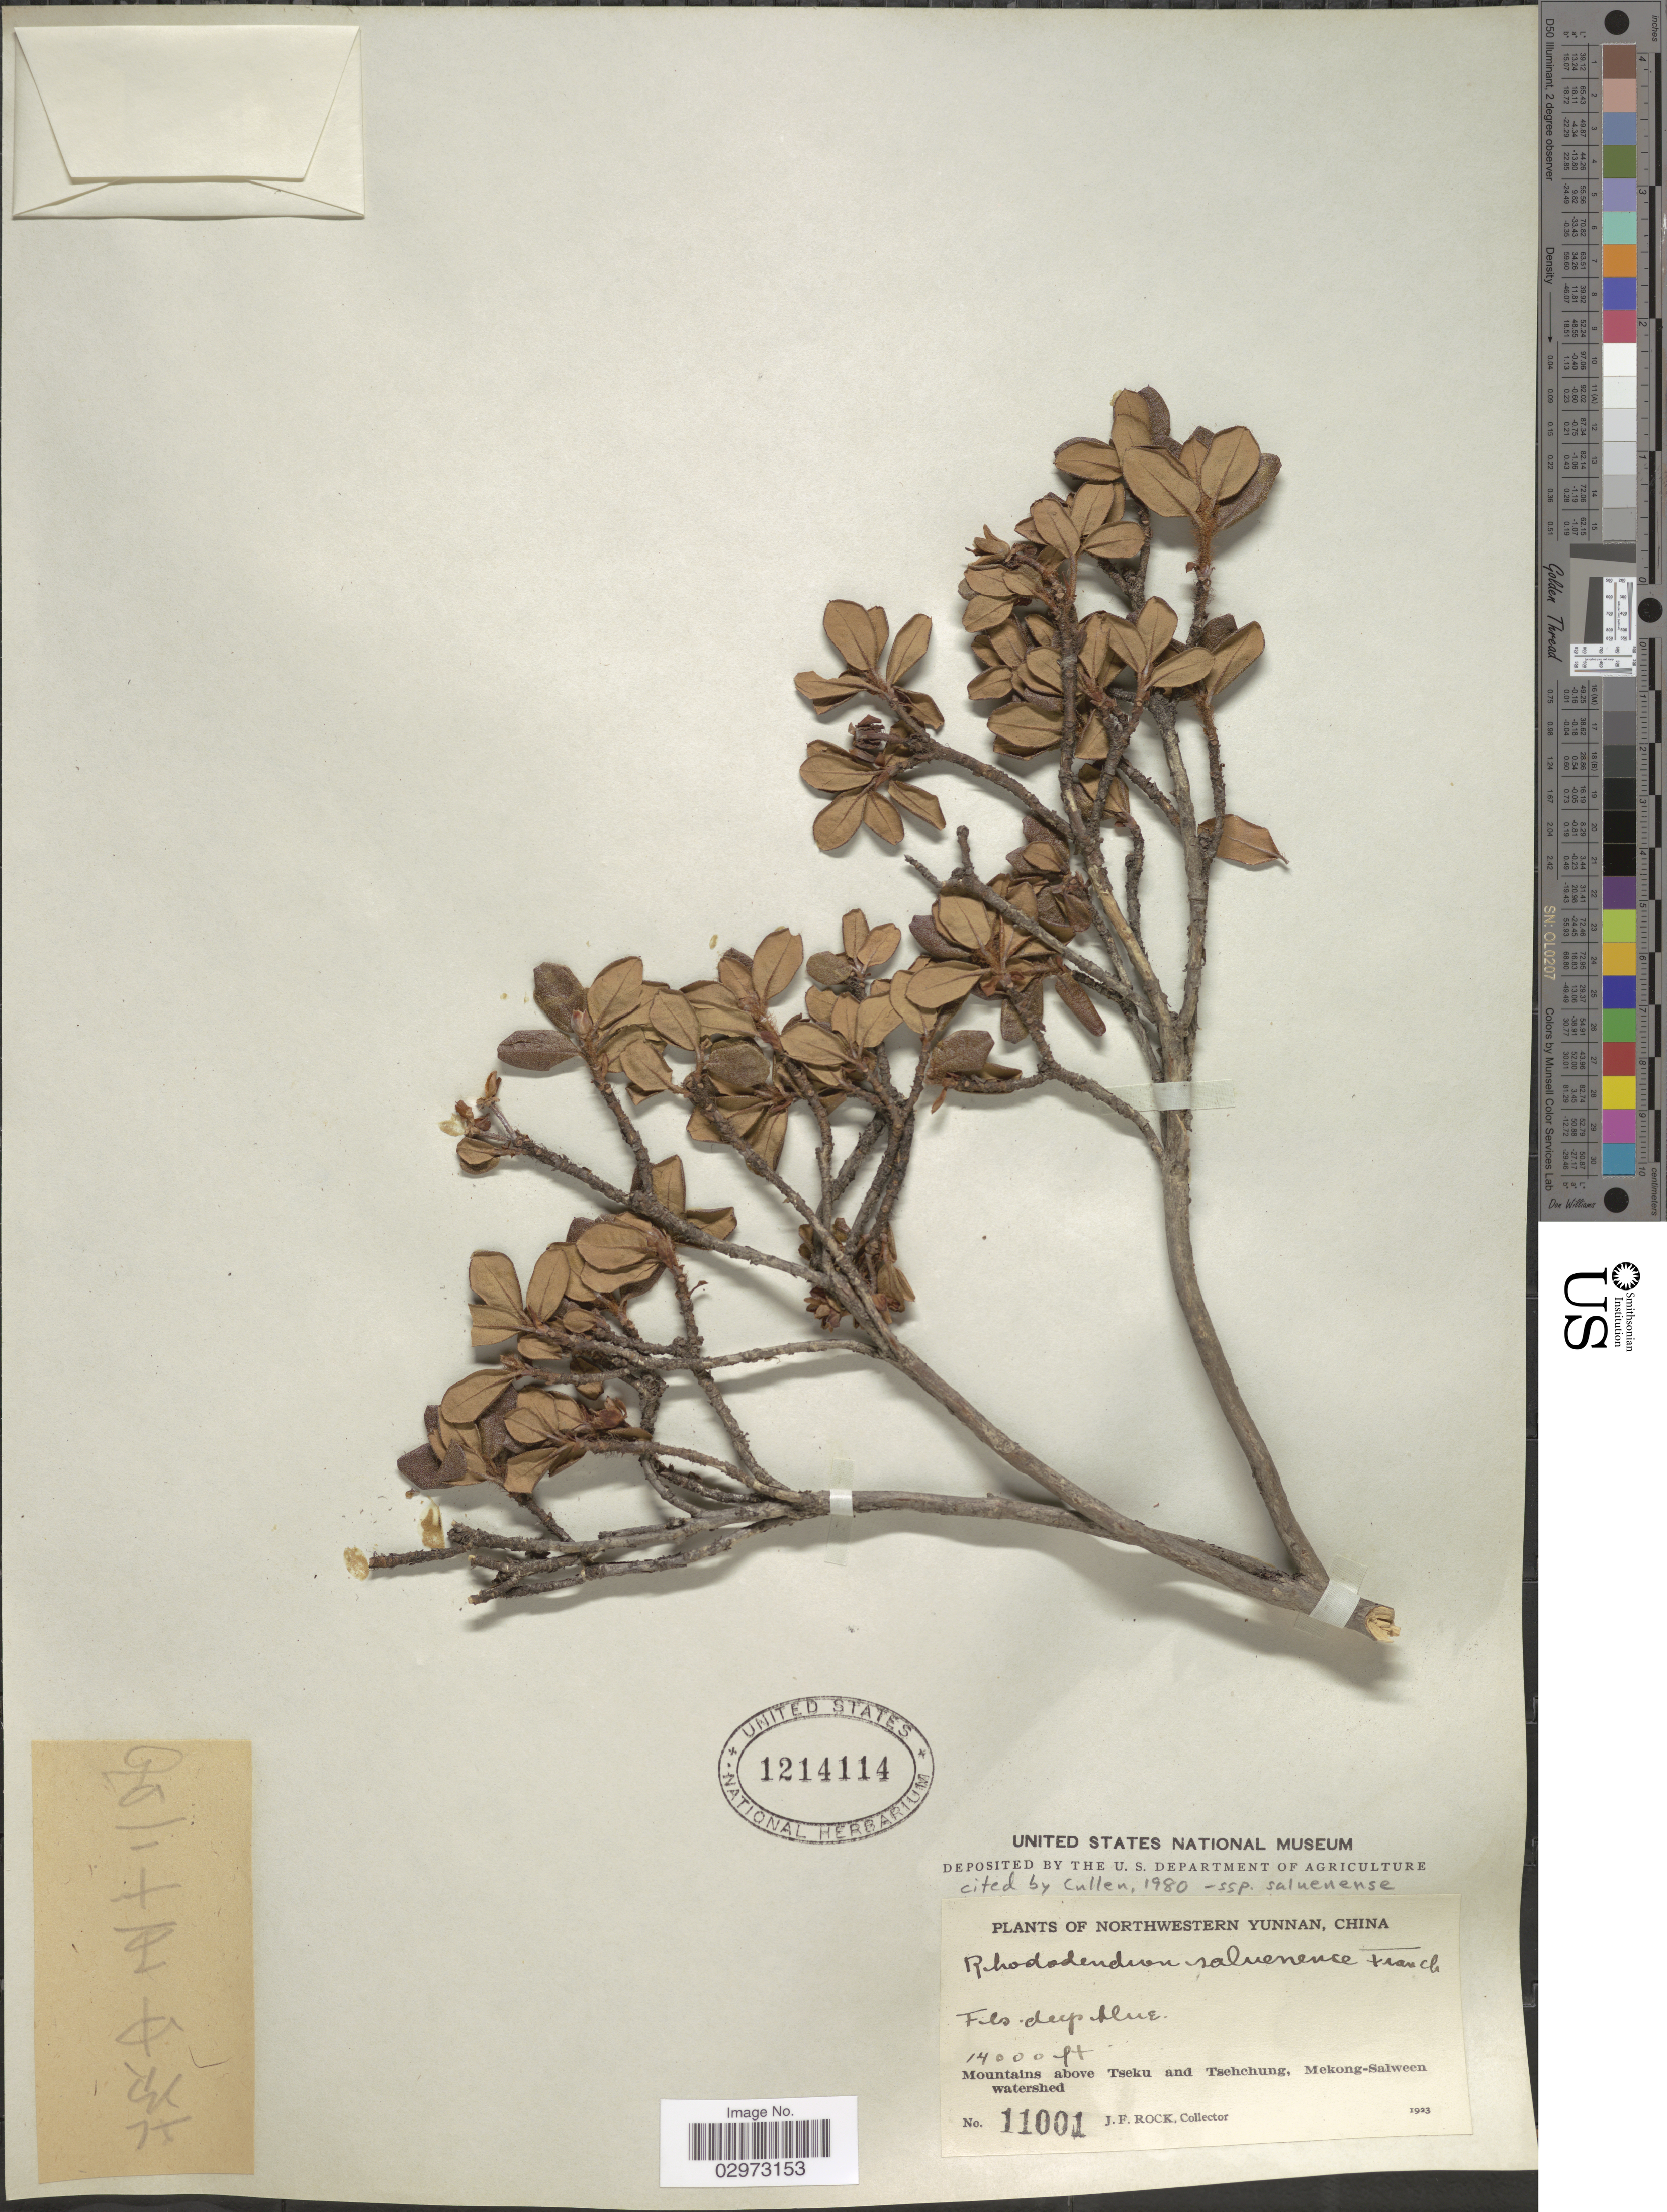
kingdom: Plantae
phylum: Tracheophyta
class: Magnoliopsida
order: Ericales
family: Ericaceae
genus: Rhododendron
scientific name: Rhododendron saluenense subsp. saluenense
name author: Franch.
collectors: J. Rock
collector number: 11001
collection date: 1923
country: China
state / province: Yunnan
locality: Northwestern Yunnan. Mountains above Tseku and Tsehchung, Mekong-Salween watershed.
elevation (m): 4267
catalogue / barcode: US 1214114